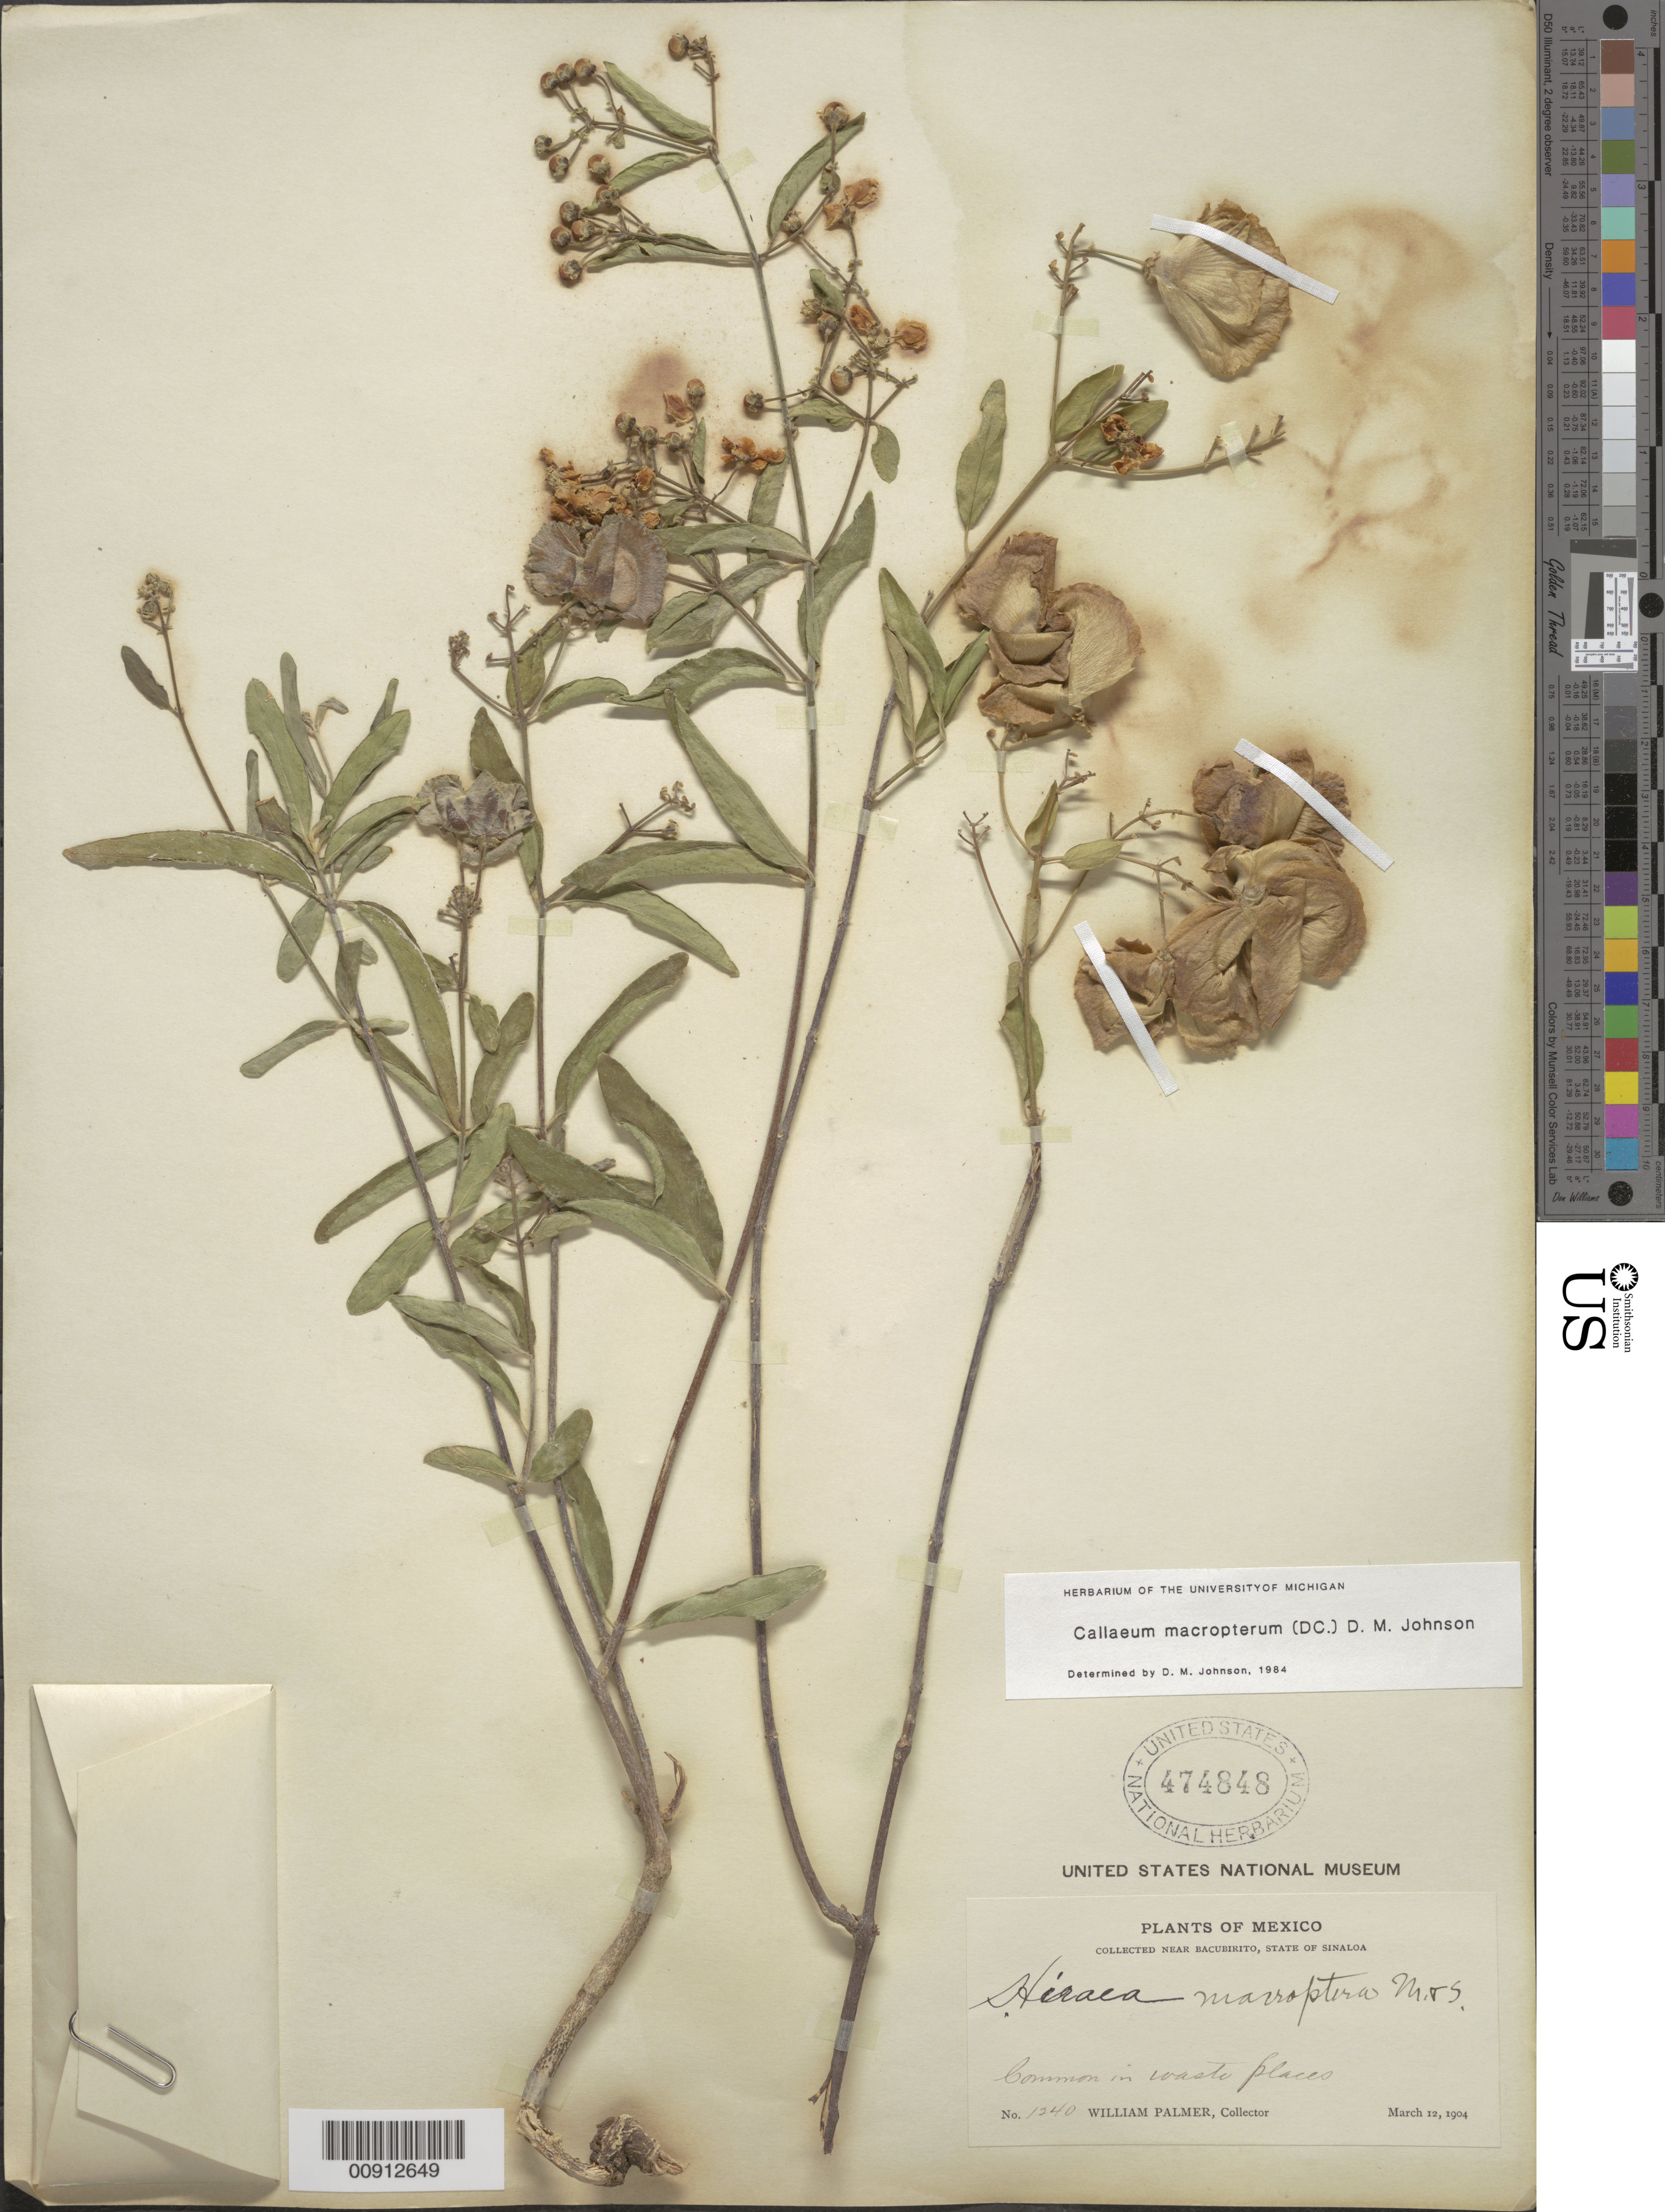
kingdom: Plantae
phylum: Tracheophyta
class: Magnoliopsida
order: Malpighiales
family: Malpighiaceae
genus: Callaeum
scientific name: Callaeum macropterum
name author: (Moc. & Sessé ex DC.) D.M. Johnson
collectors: W. Palmer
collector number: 1240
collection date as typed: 12 Mar 1904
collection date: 1904-03-12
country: Mexico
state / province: Sinaloa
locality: Near Bacubirito, State of Sinaloa.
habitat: Common in waste places.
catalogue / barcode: US 474848